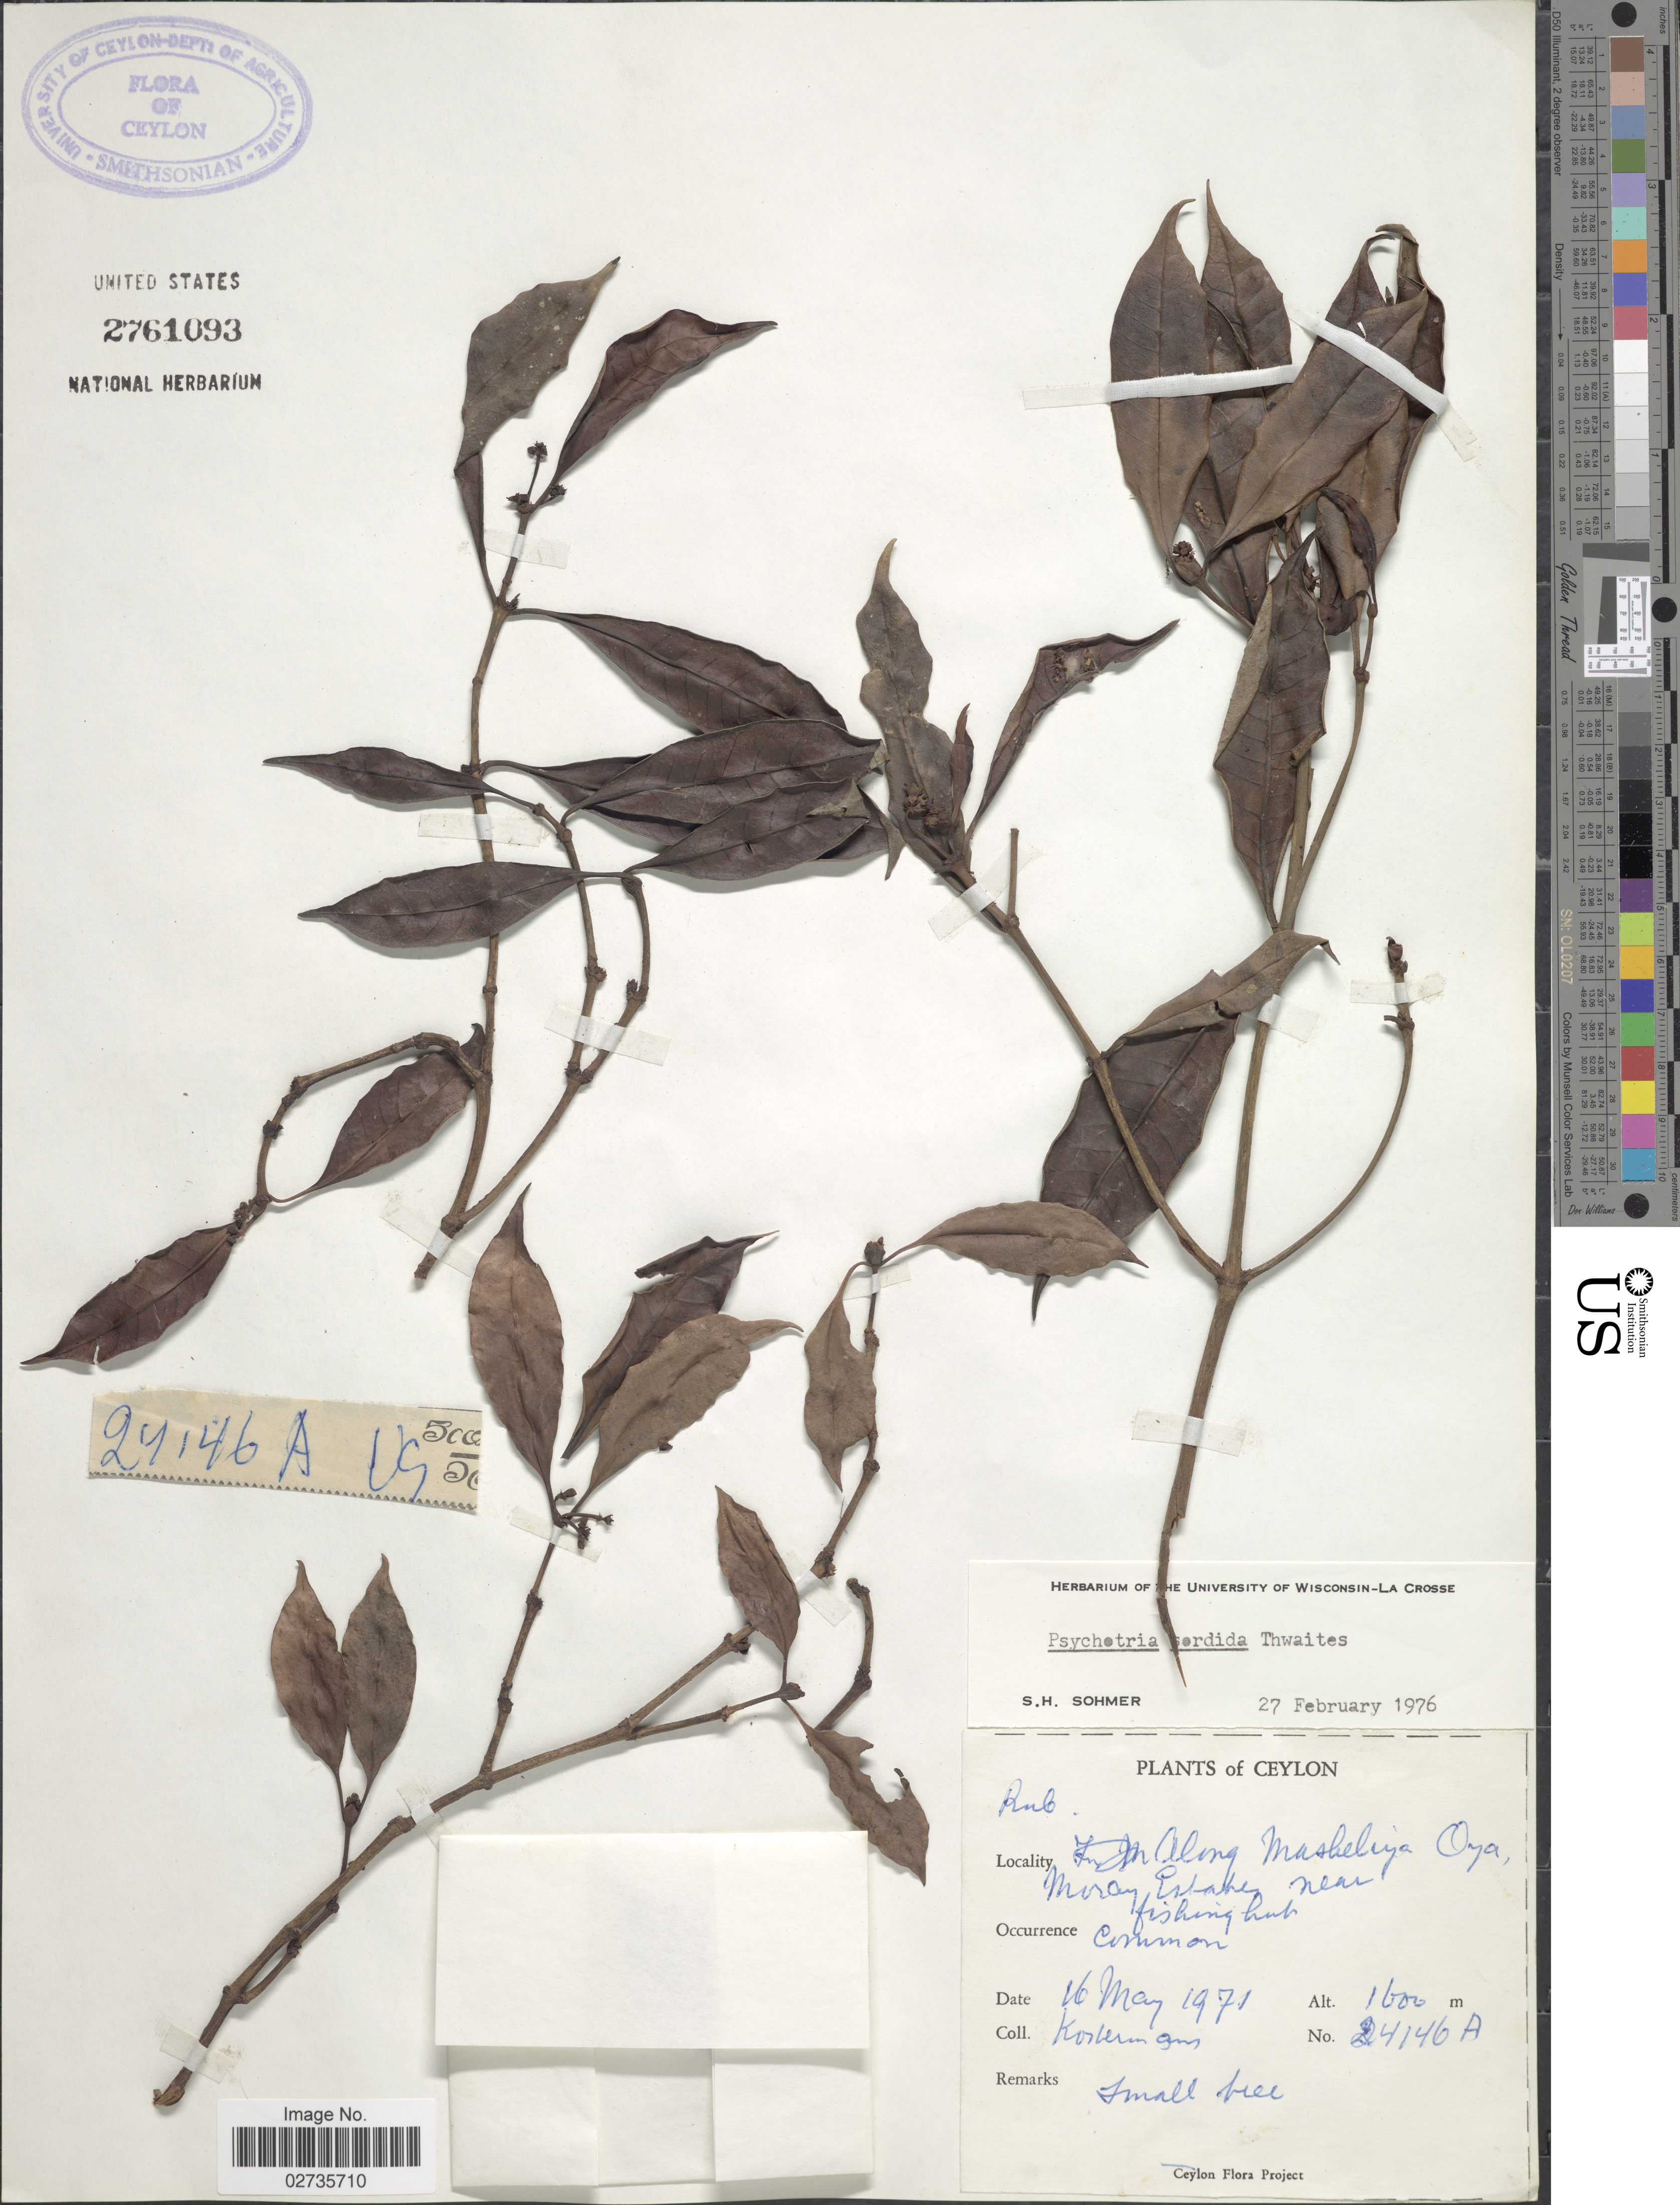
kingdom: Plantae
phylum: Tracheophyta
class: Magnoliopsida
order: Gentianales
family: Rubiaceae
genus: Psychotria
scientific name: Psychotria sordida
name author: Thwaites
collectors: Kostermans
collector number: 24146A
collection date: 1971-05-16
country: Sri Lanka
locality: Ceylon, Along Maskeliya Oya, Moray Estate near fishing fishing hub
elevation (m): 1600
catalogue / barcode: US 2761093